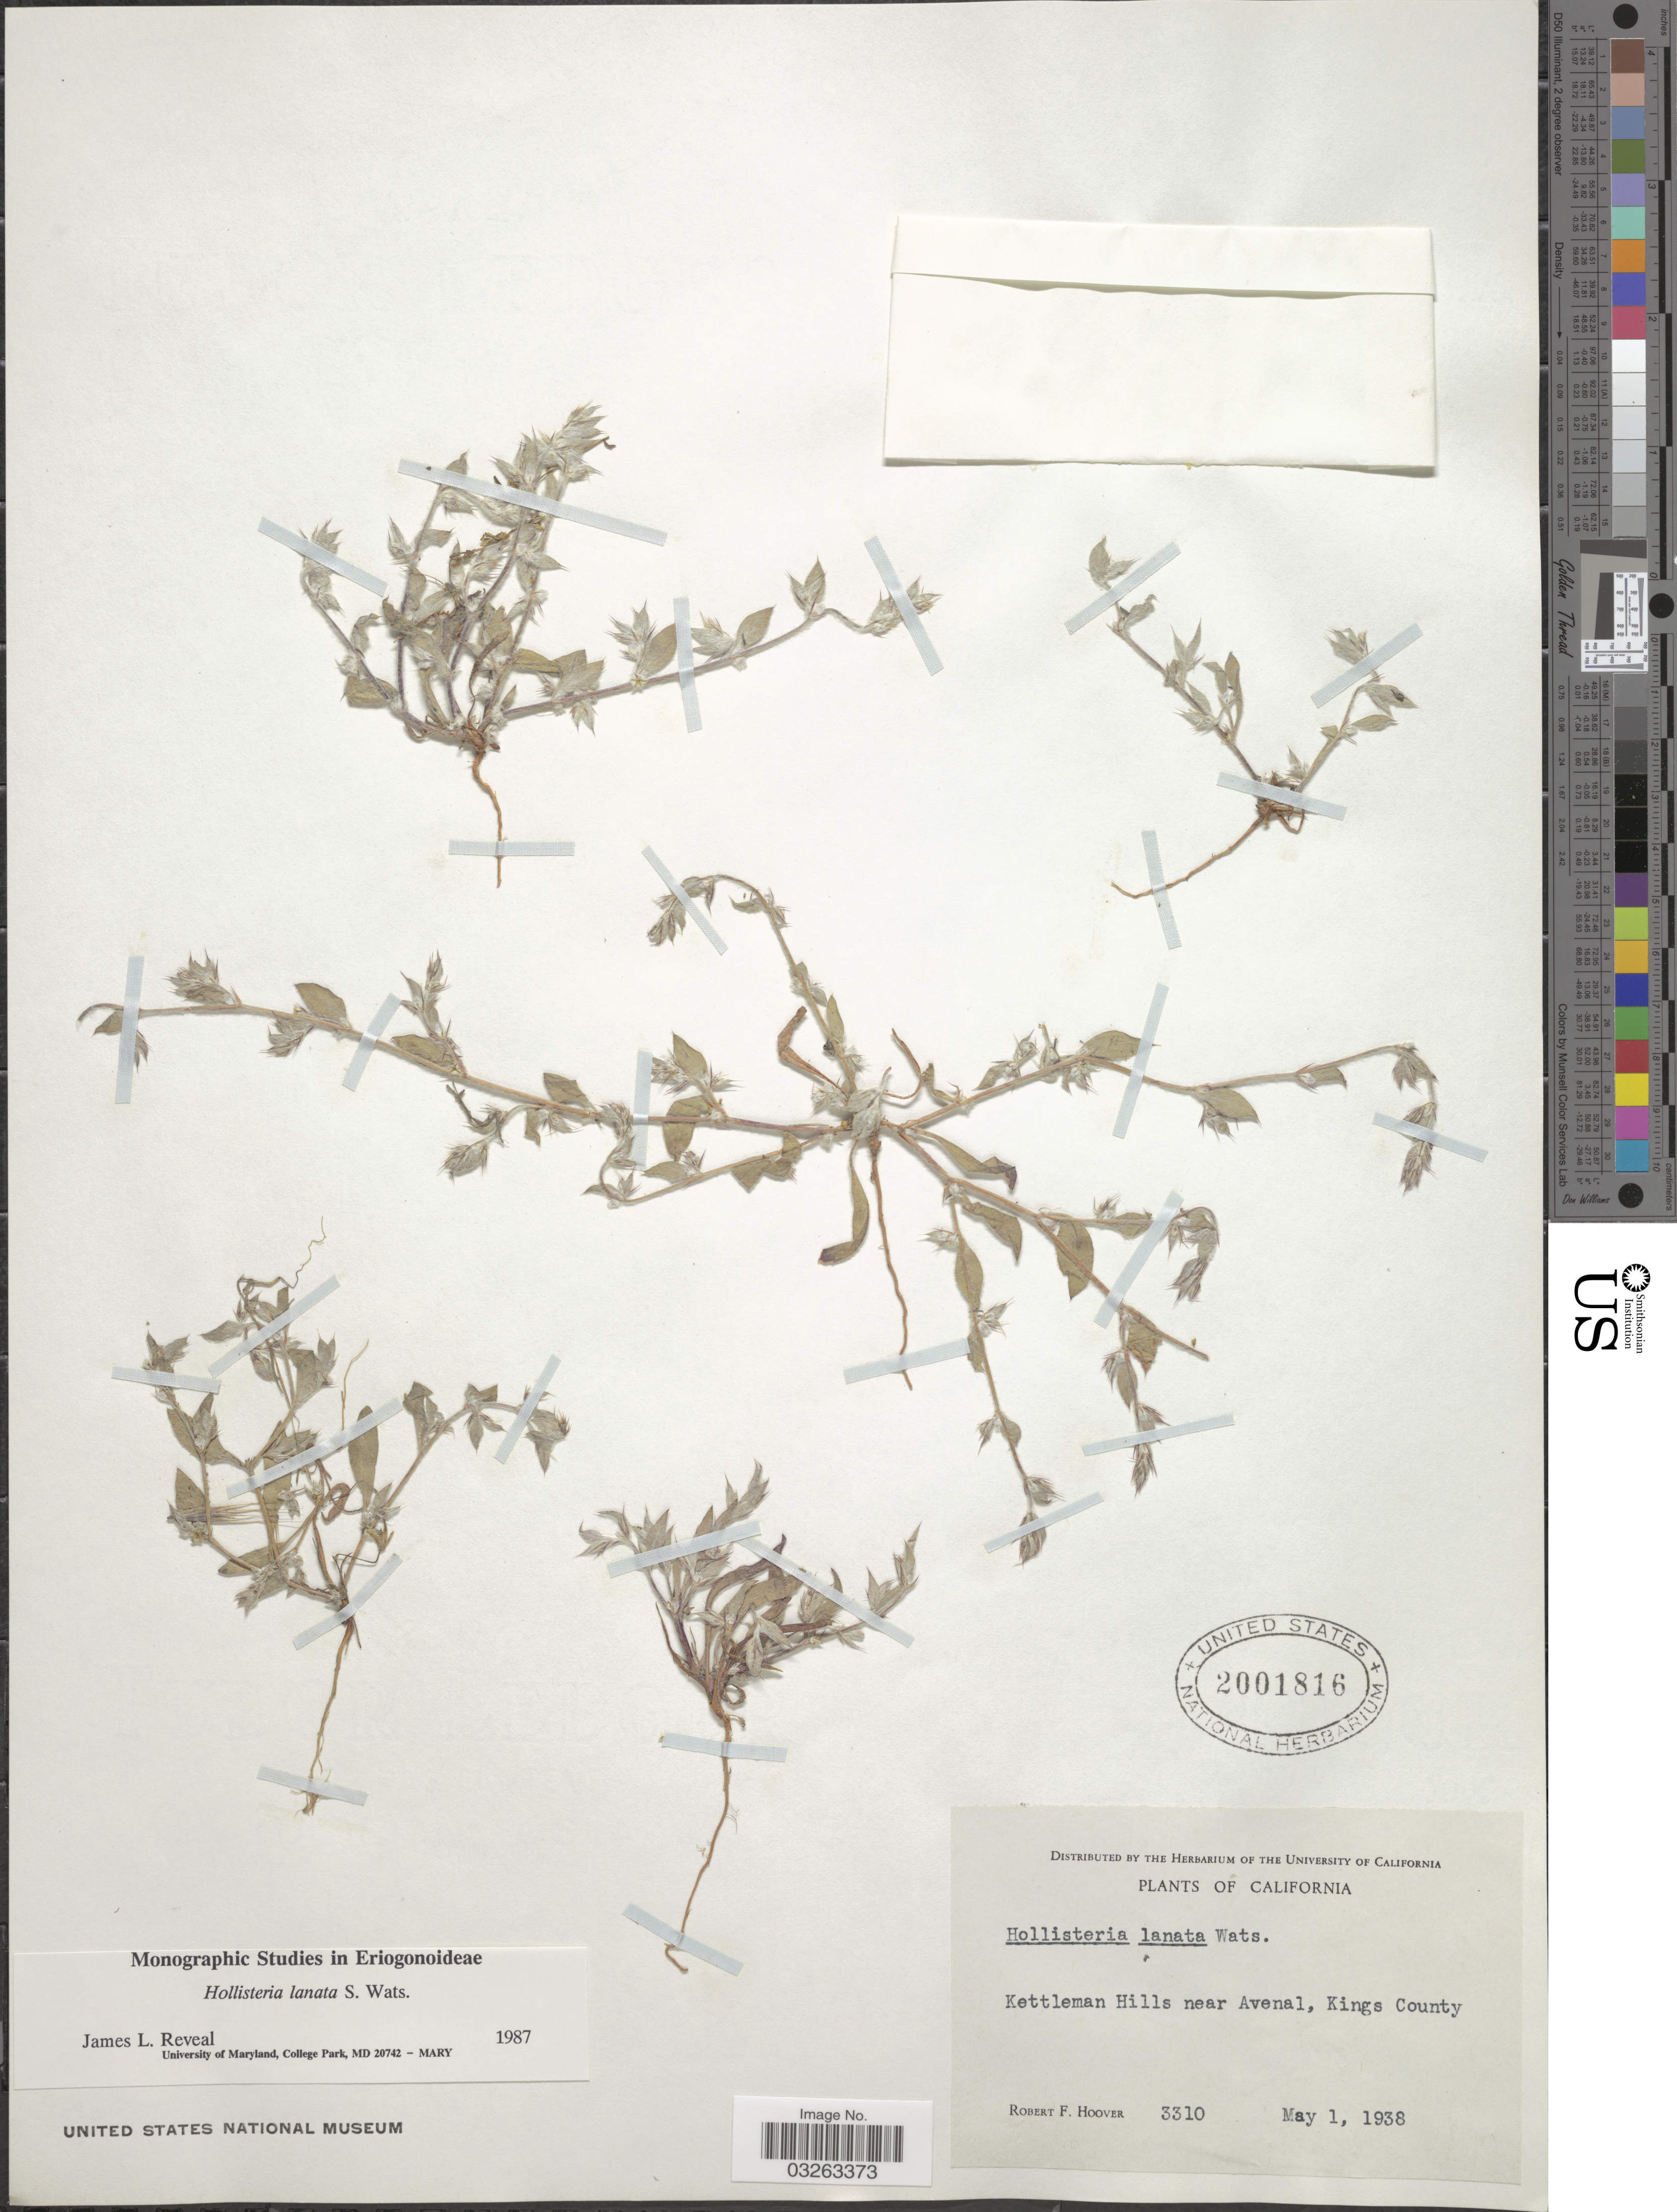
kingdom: Plantae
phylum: Tracheophyta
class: Magnoliopsida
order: Caryophyllales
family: Polygonaceae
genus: Hollisteria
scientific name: Hollisteria lanata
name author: S. Watson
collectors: R. F. Hoover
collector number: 3310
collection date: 1938-05-01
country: United States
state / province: California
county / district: Kings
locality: Kettleman Hills near Avenal, Kings County.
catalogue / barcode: US 2001816